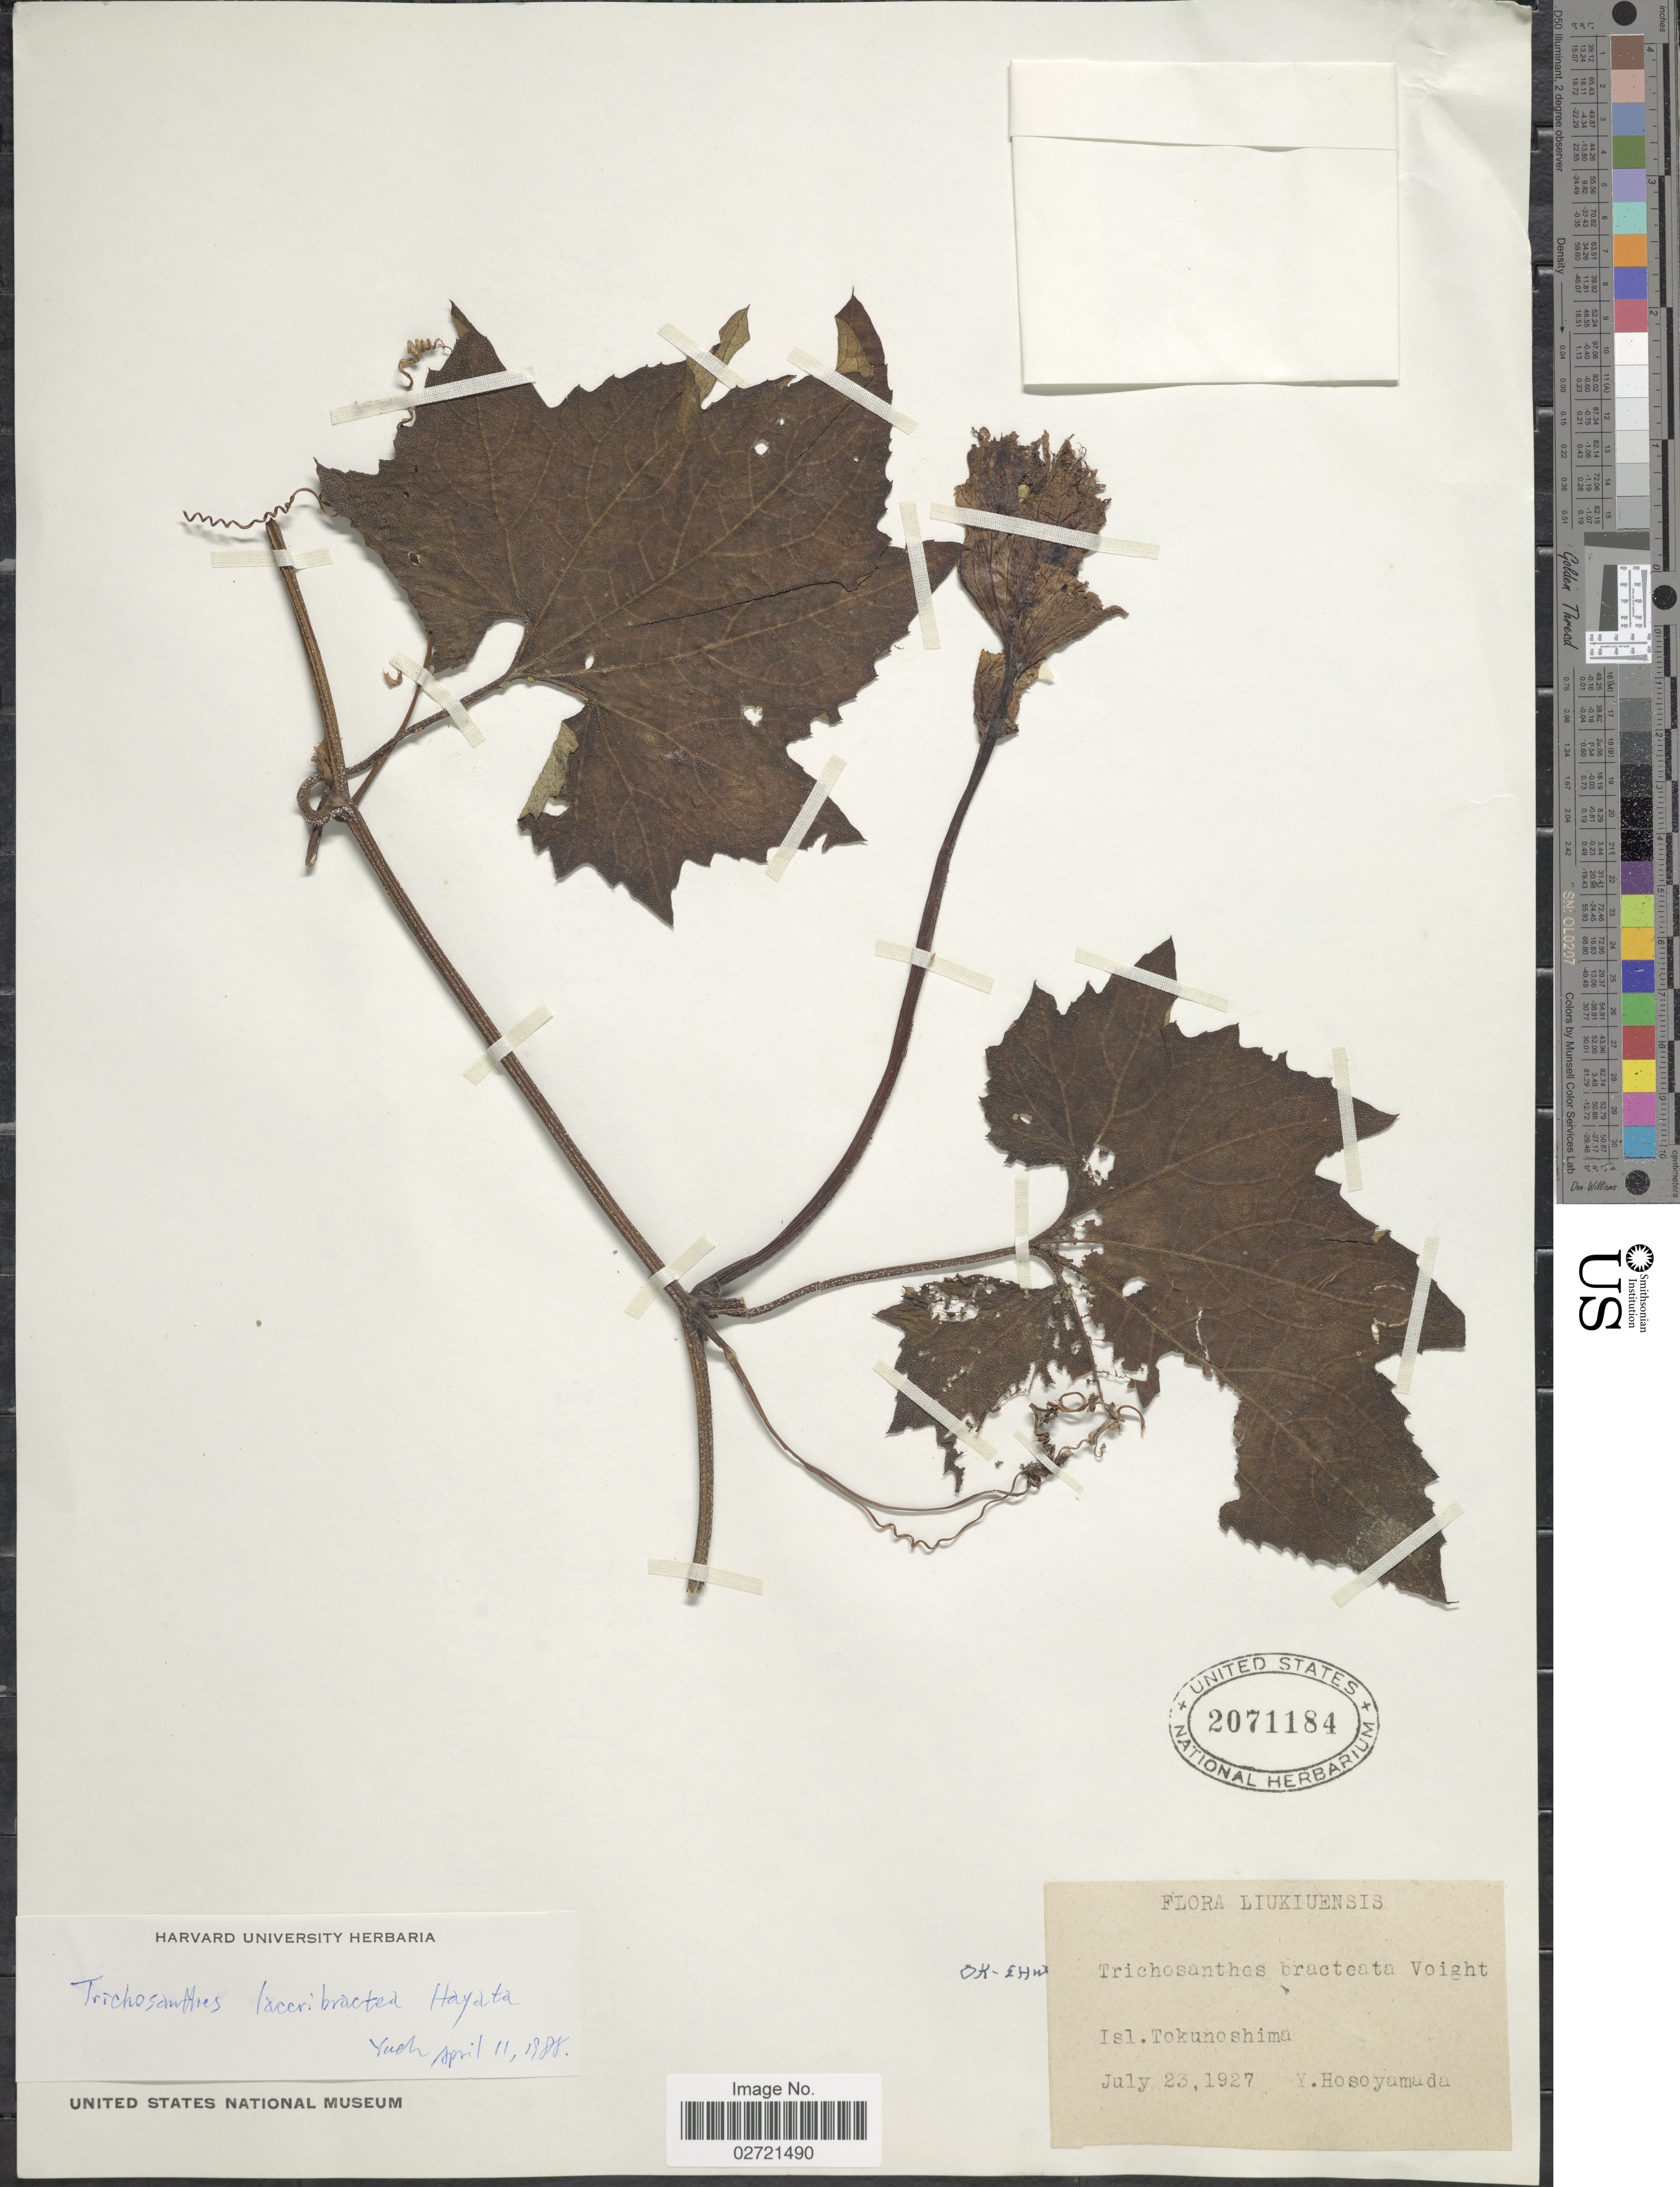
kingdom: Plantae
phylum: Tracheophyta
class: Magnoliopsida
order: Cucurbitales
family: Cucurbitaceae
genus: Trichosanthes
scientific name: Trichosanthes laceribractea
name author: Hayata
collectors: Y. Hosoyamada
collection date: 1927-07-23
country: Japan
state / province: Okinawa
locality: Liukiuensis, Isl. Tokunoshima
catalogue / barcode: US 2071184